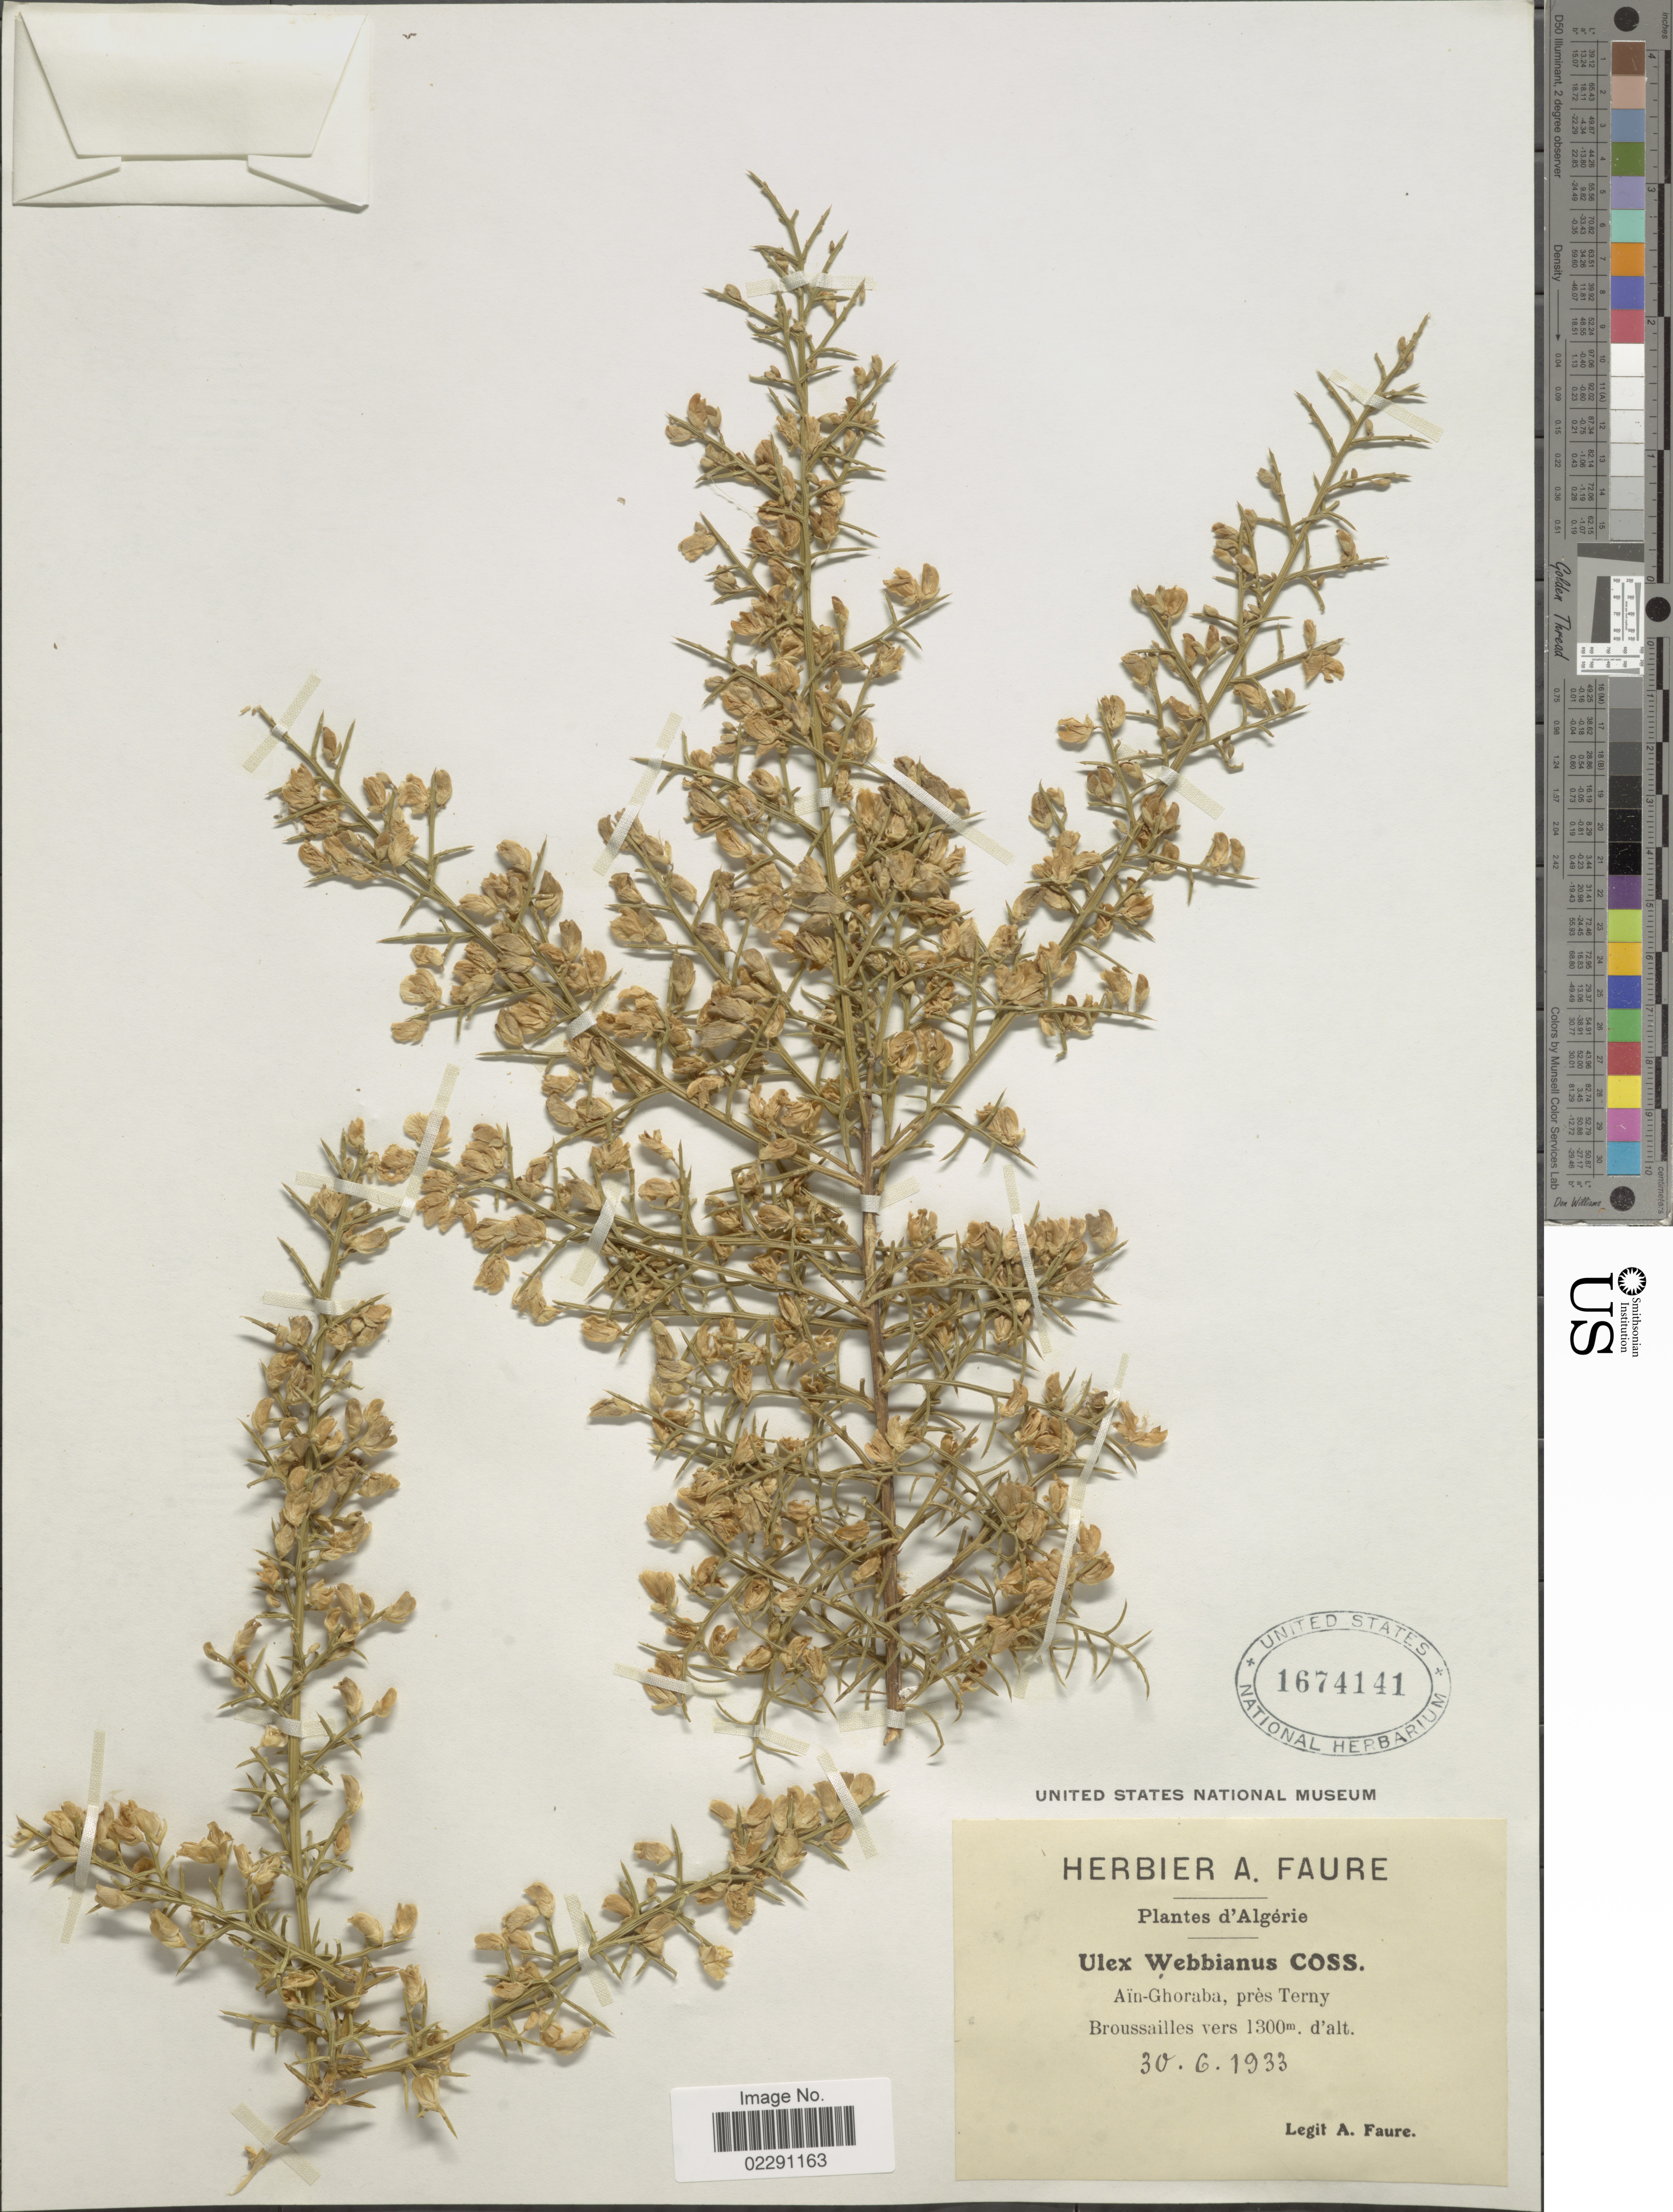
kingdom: Plantae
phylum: Tracheophyta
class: Magnoliopsida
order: Fabales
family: Fabaceae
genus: Ulex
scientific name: Ulex webbianus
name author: Coss.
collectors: A. Faure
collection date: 1933-06-30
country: Algeria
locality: Ain-Ghoraba, pres Terny, Broussailles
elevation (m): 1300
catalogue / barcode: US 1674141